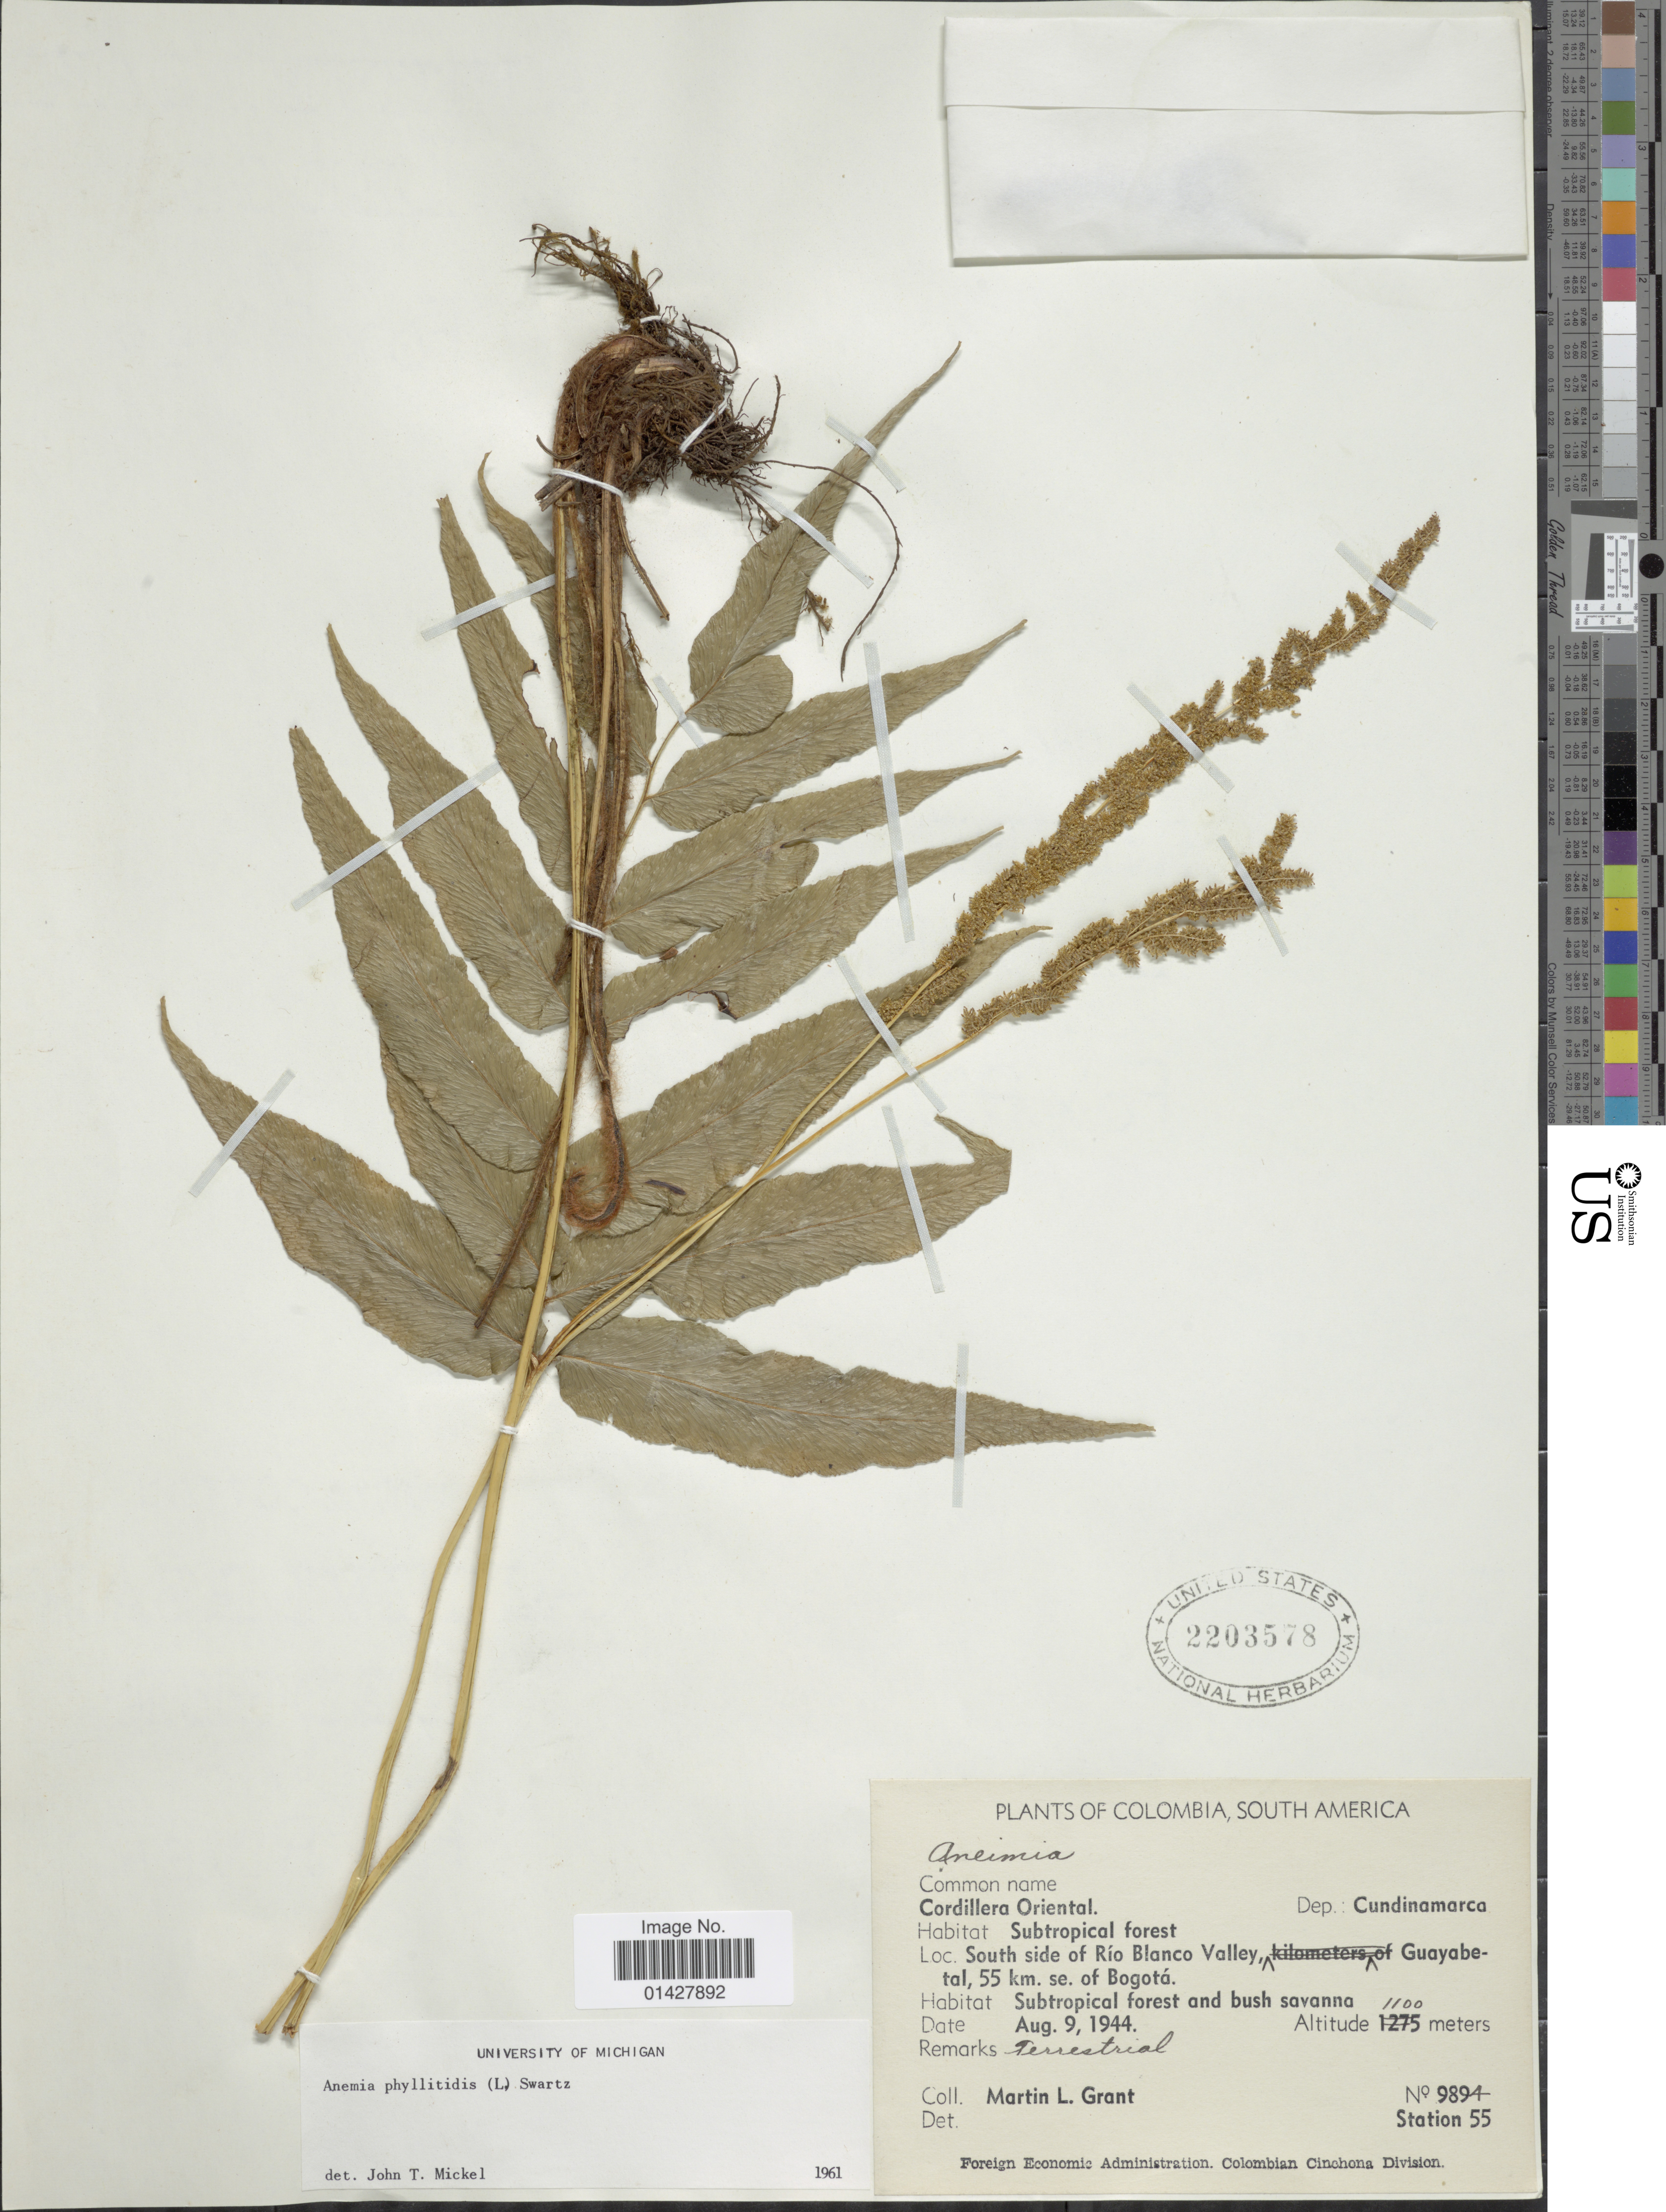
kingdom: Plantae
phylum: Tracheophyta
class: Polypodiopsida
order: Schizaeales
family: Anemiaceae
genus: Anemia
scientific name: Anemia phyllitidis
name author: (L.) Sw.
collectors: M. L. Grant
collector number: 9894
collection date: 1944-08-09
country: Colombia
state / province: Cundinamarca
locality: Cordillera Oriental, Dep: Cundinamarca, Subtropical forest, South side of Río Blanco Valley Guayabetal, 55 km se. of Bogotá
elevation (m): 1100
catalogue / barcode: US 2203578